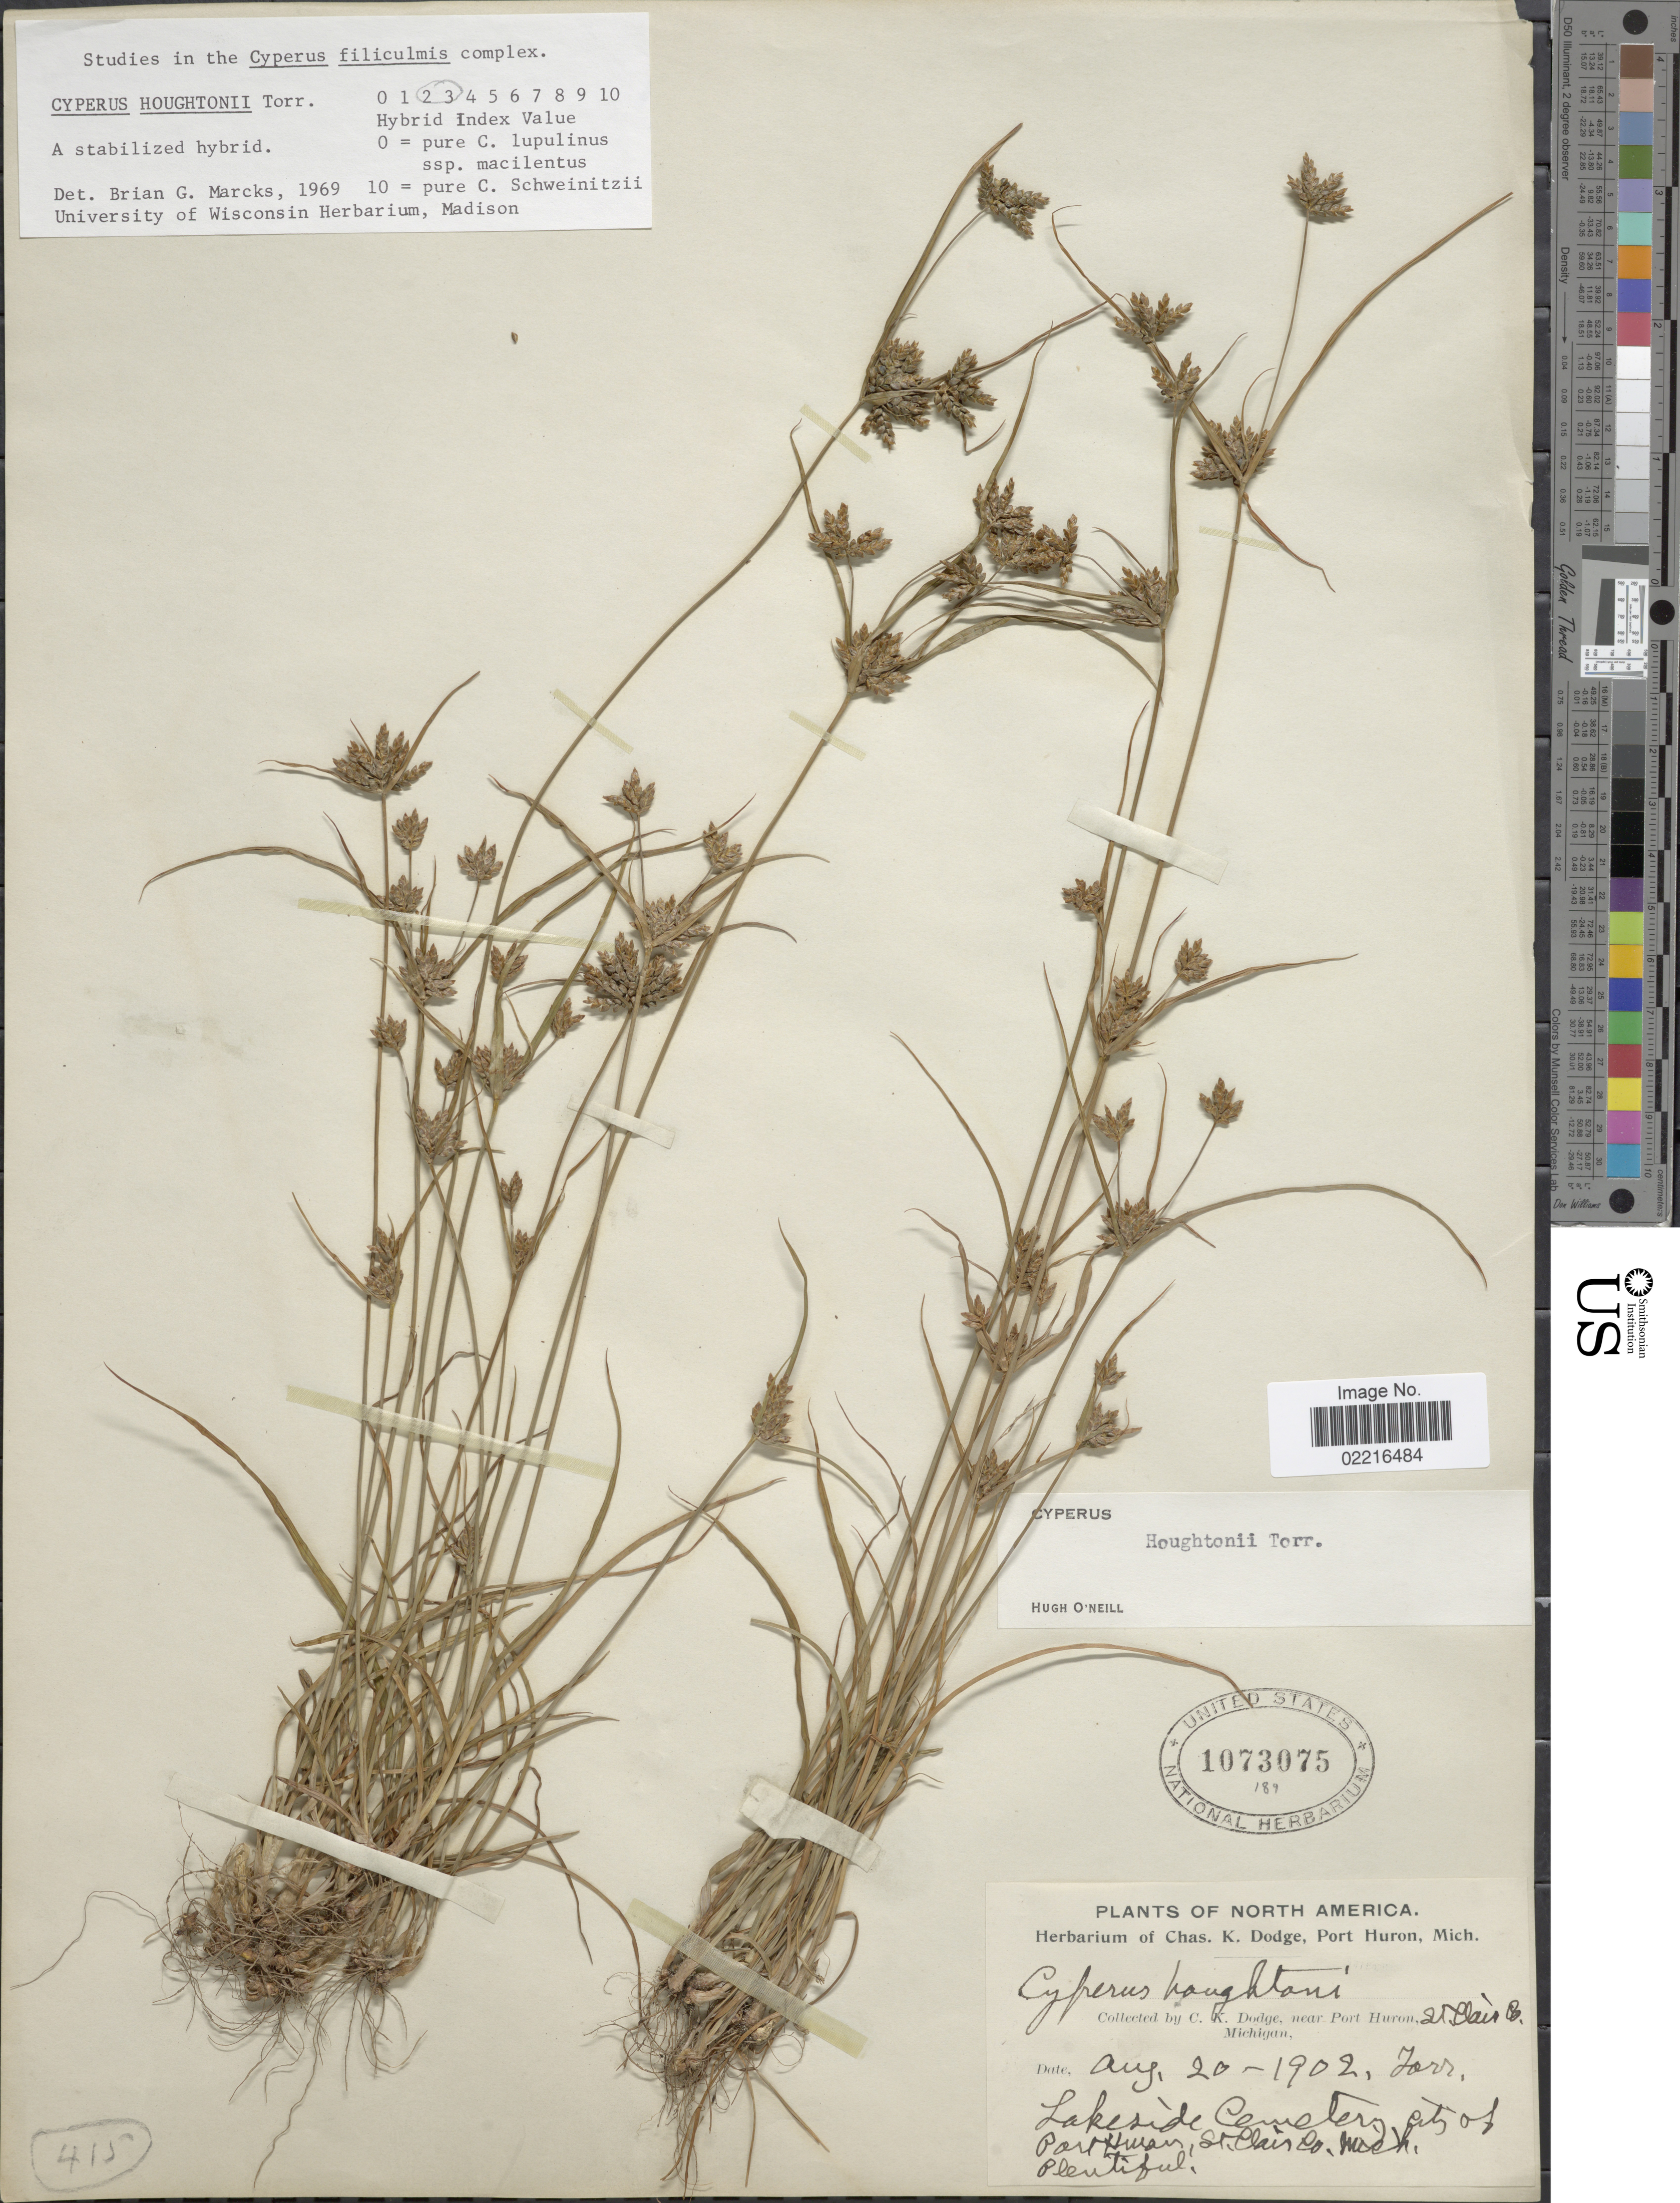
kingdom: Plantae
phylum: Tracheophyta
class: Liliopsida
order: Poales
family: Cyperaceae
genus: Cyperus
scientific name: Cyperus houghtonii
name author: Torr.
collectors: C. K. Dodge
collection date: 1902-08-20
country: United States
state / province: Michigan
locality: Near Port Huron, St. Clair Co, Lakeside Cemetery, City of Port Huron, Mich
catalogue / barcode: US 1073075